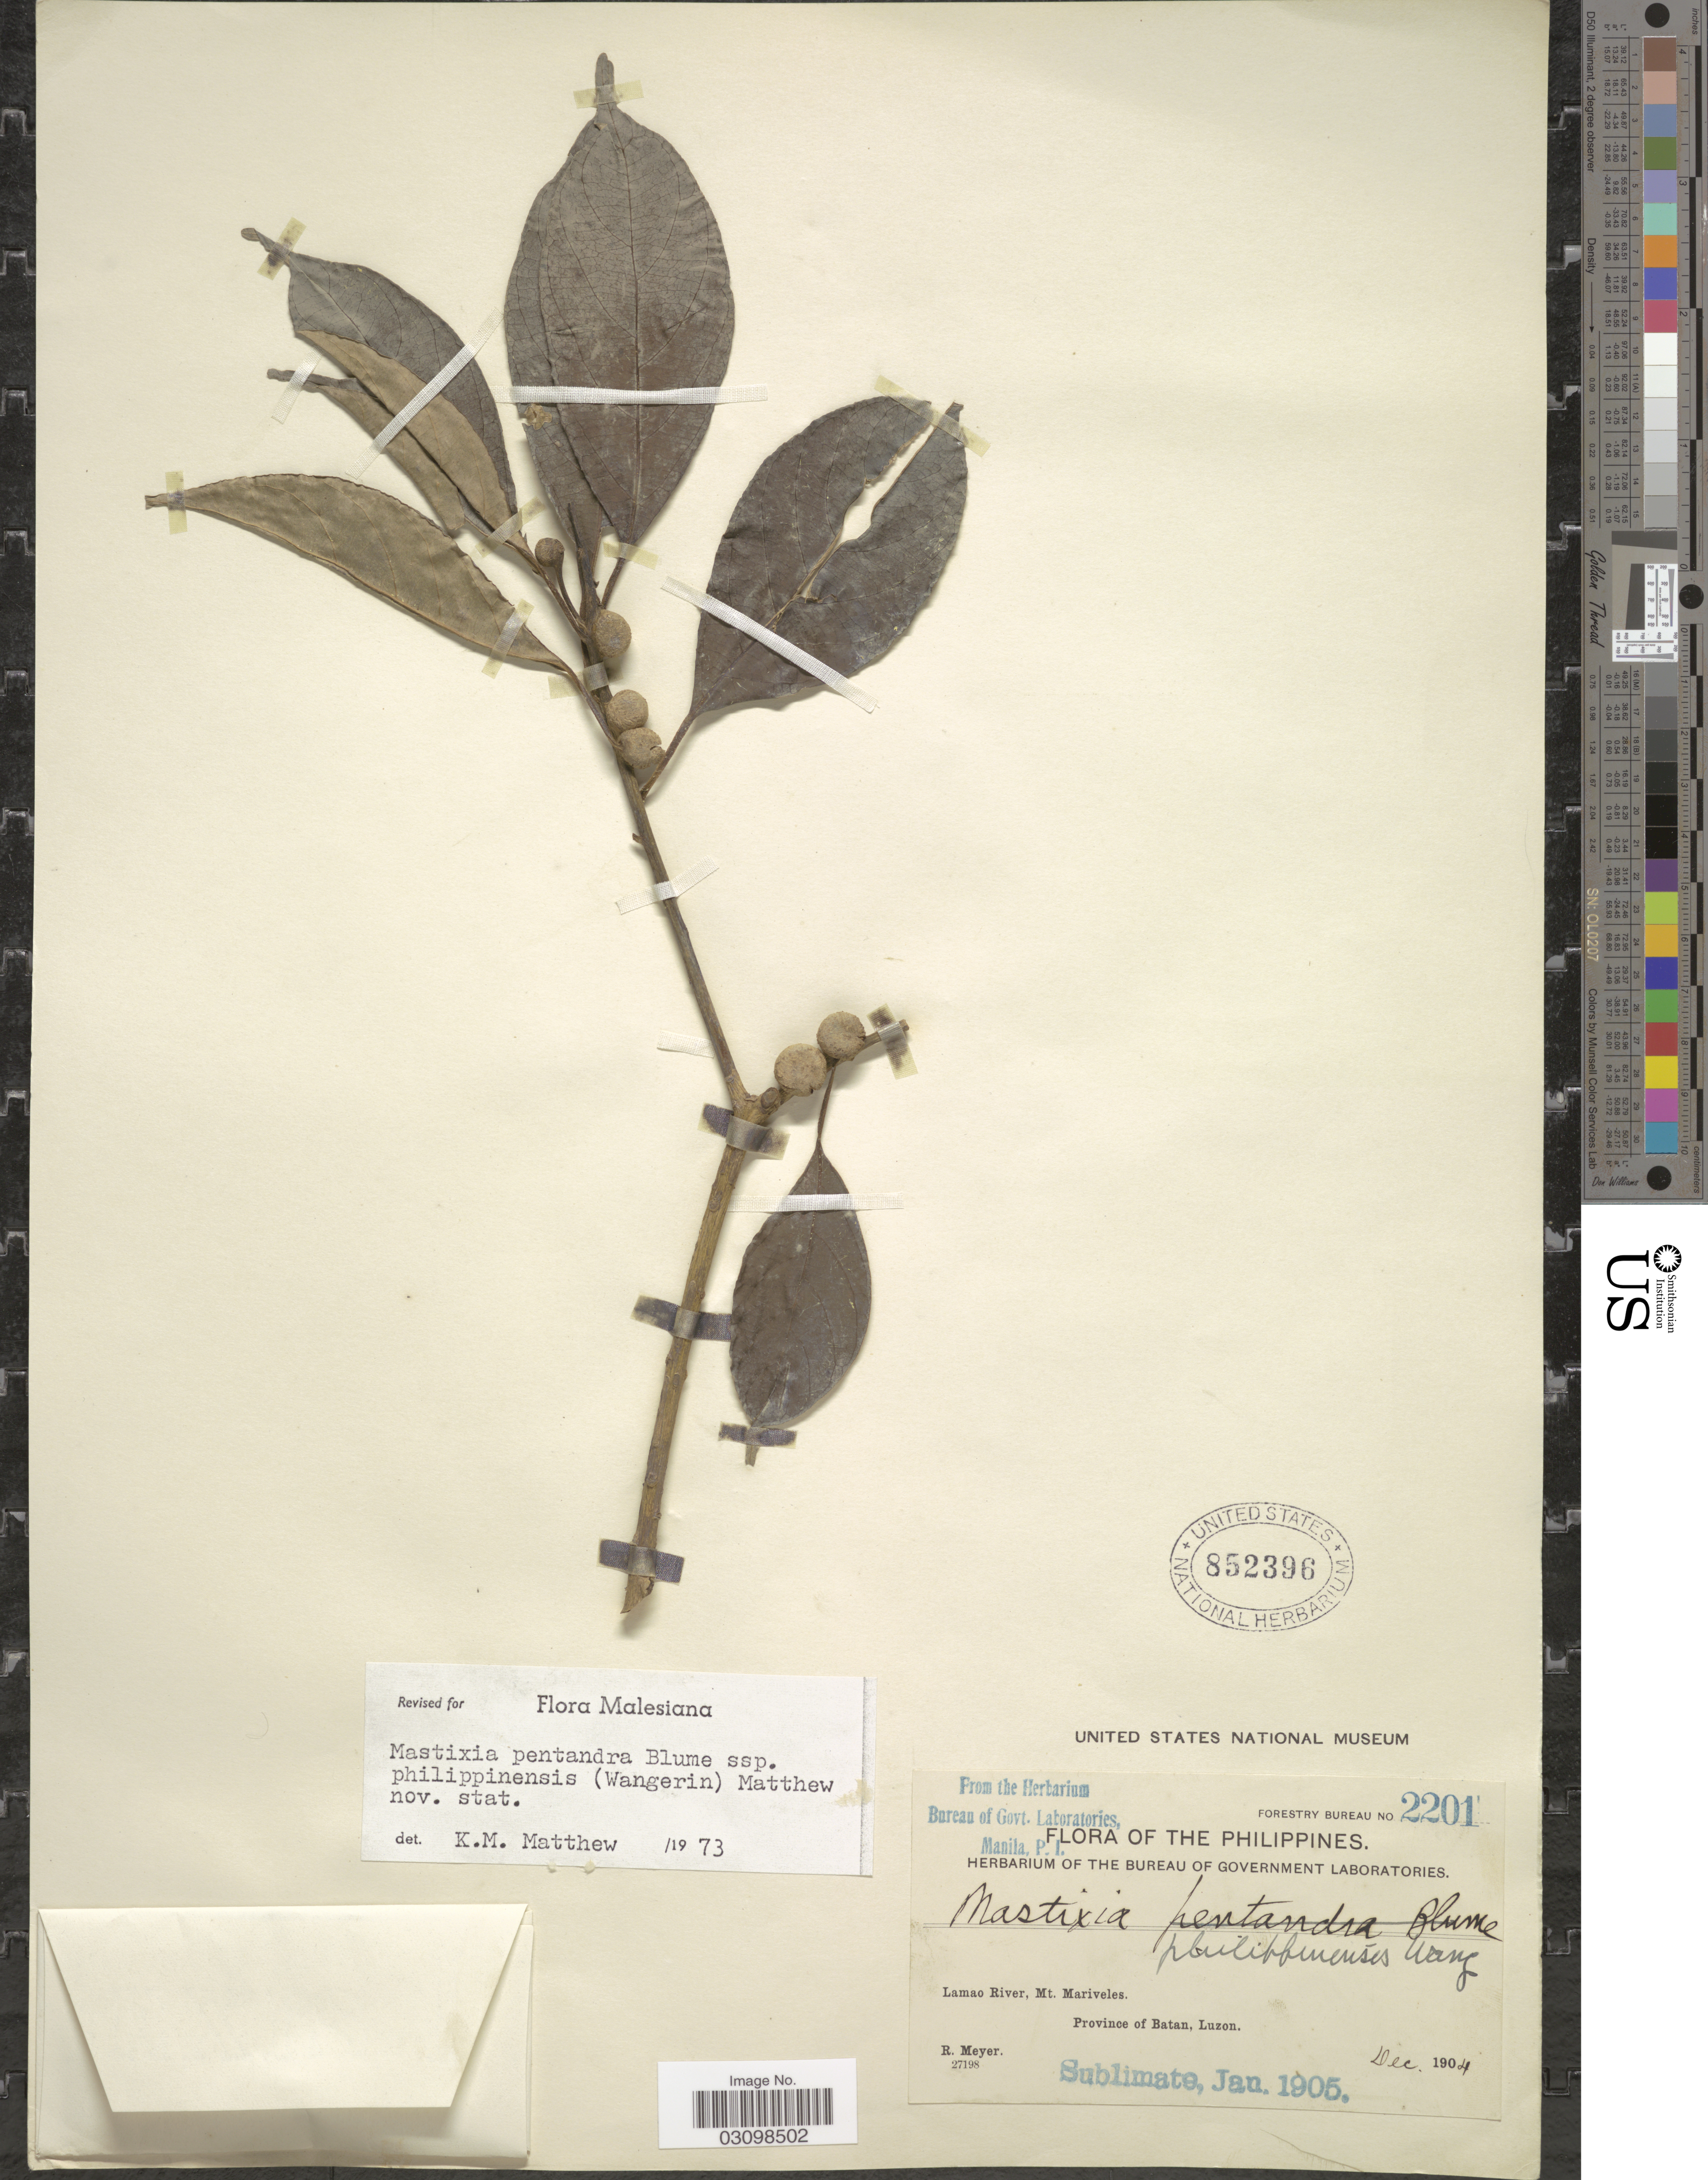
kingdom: Plantae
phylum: Tracheophyta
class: Magnoliopsida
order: Cornales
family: Nyssaceae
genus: Mastixia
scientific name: Mastixia pentandra subsp. philippinensis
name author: Wangerin & K.M. Matthew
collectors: R. Meyer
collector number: Forestry bureau 2201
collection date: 1904-12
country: Philippines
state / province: Cagayan Valley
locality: Lamao River, Mt. Mariveles. Province of Batan, Luzon.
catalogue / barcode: US 852396